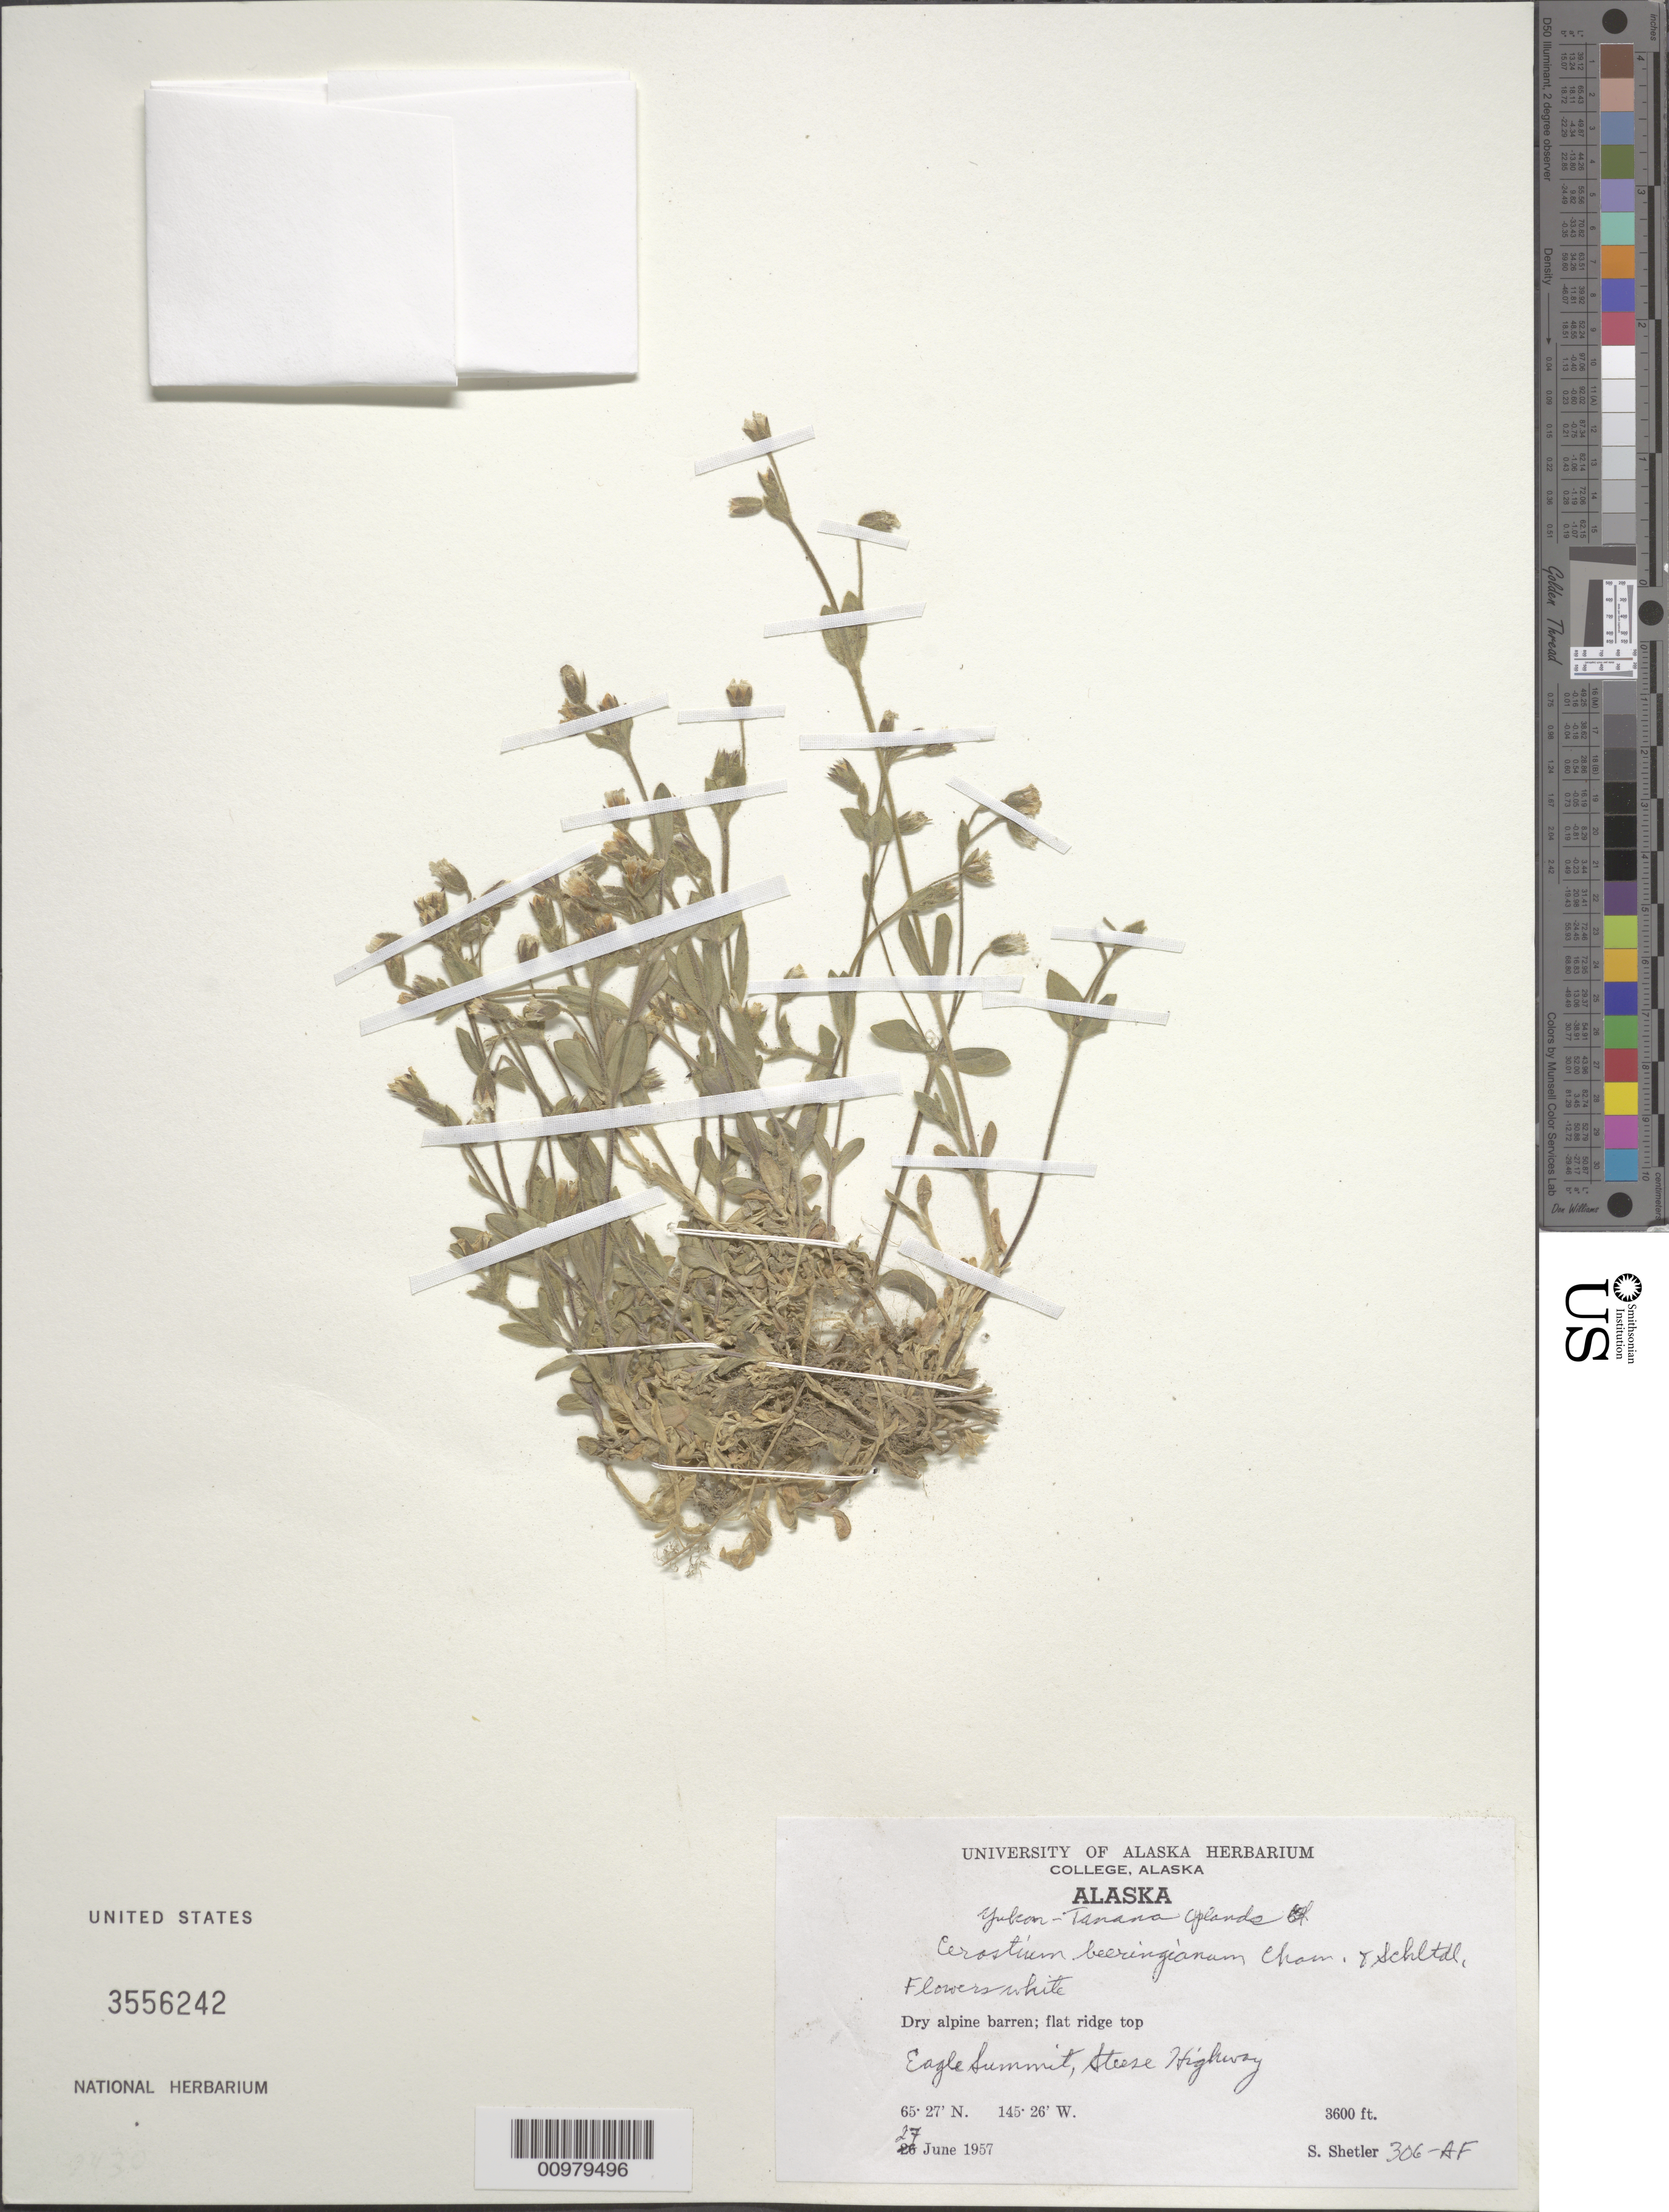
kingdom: Plantae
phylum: Tracheophyta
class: Magnoliopsida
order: Caryophyllales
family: Caryophyllaceae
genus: Cerastium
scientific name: Cerastium beeringianum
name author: Cham. & Schltdl.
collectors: S. Shetler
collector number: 306-AF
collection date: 1957-06-27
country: United States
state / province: Alaska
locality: Yukon-Tanana Uplands. Dry alpine barren; flat ridge top. Eagle Summit, Steese Highway.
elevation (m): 1097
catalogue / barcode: US 3556242